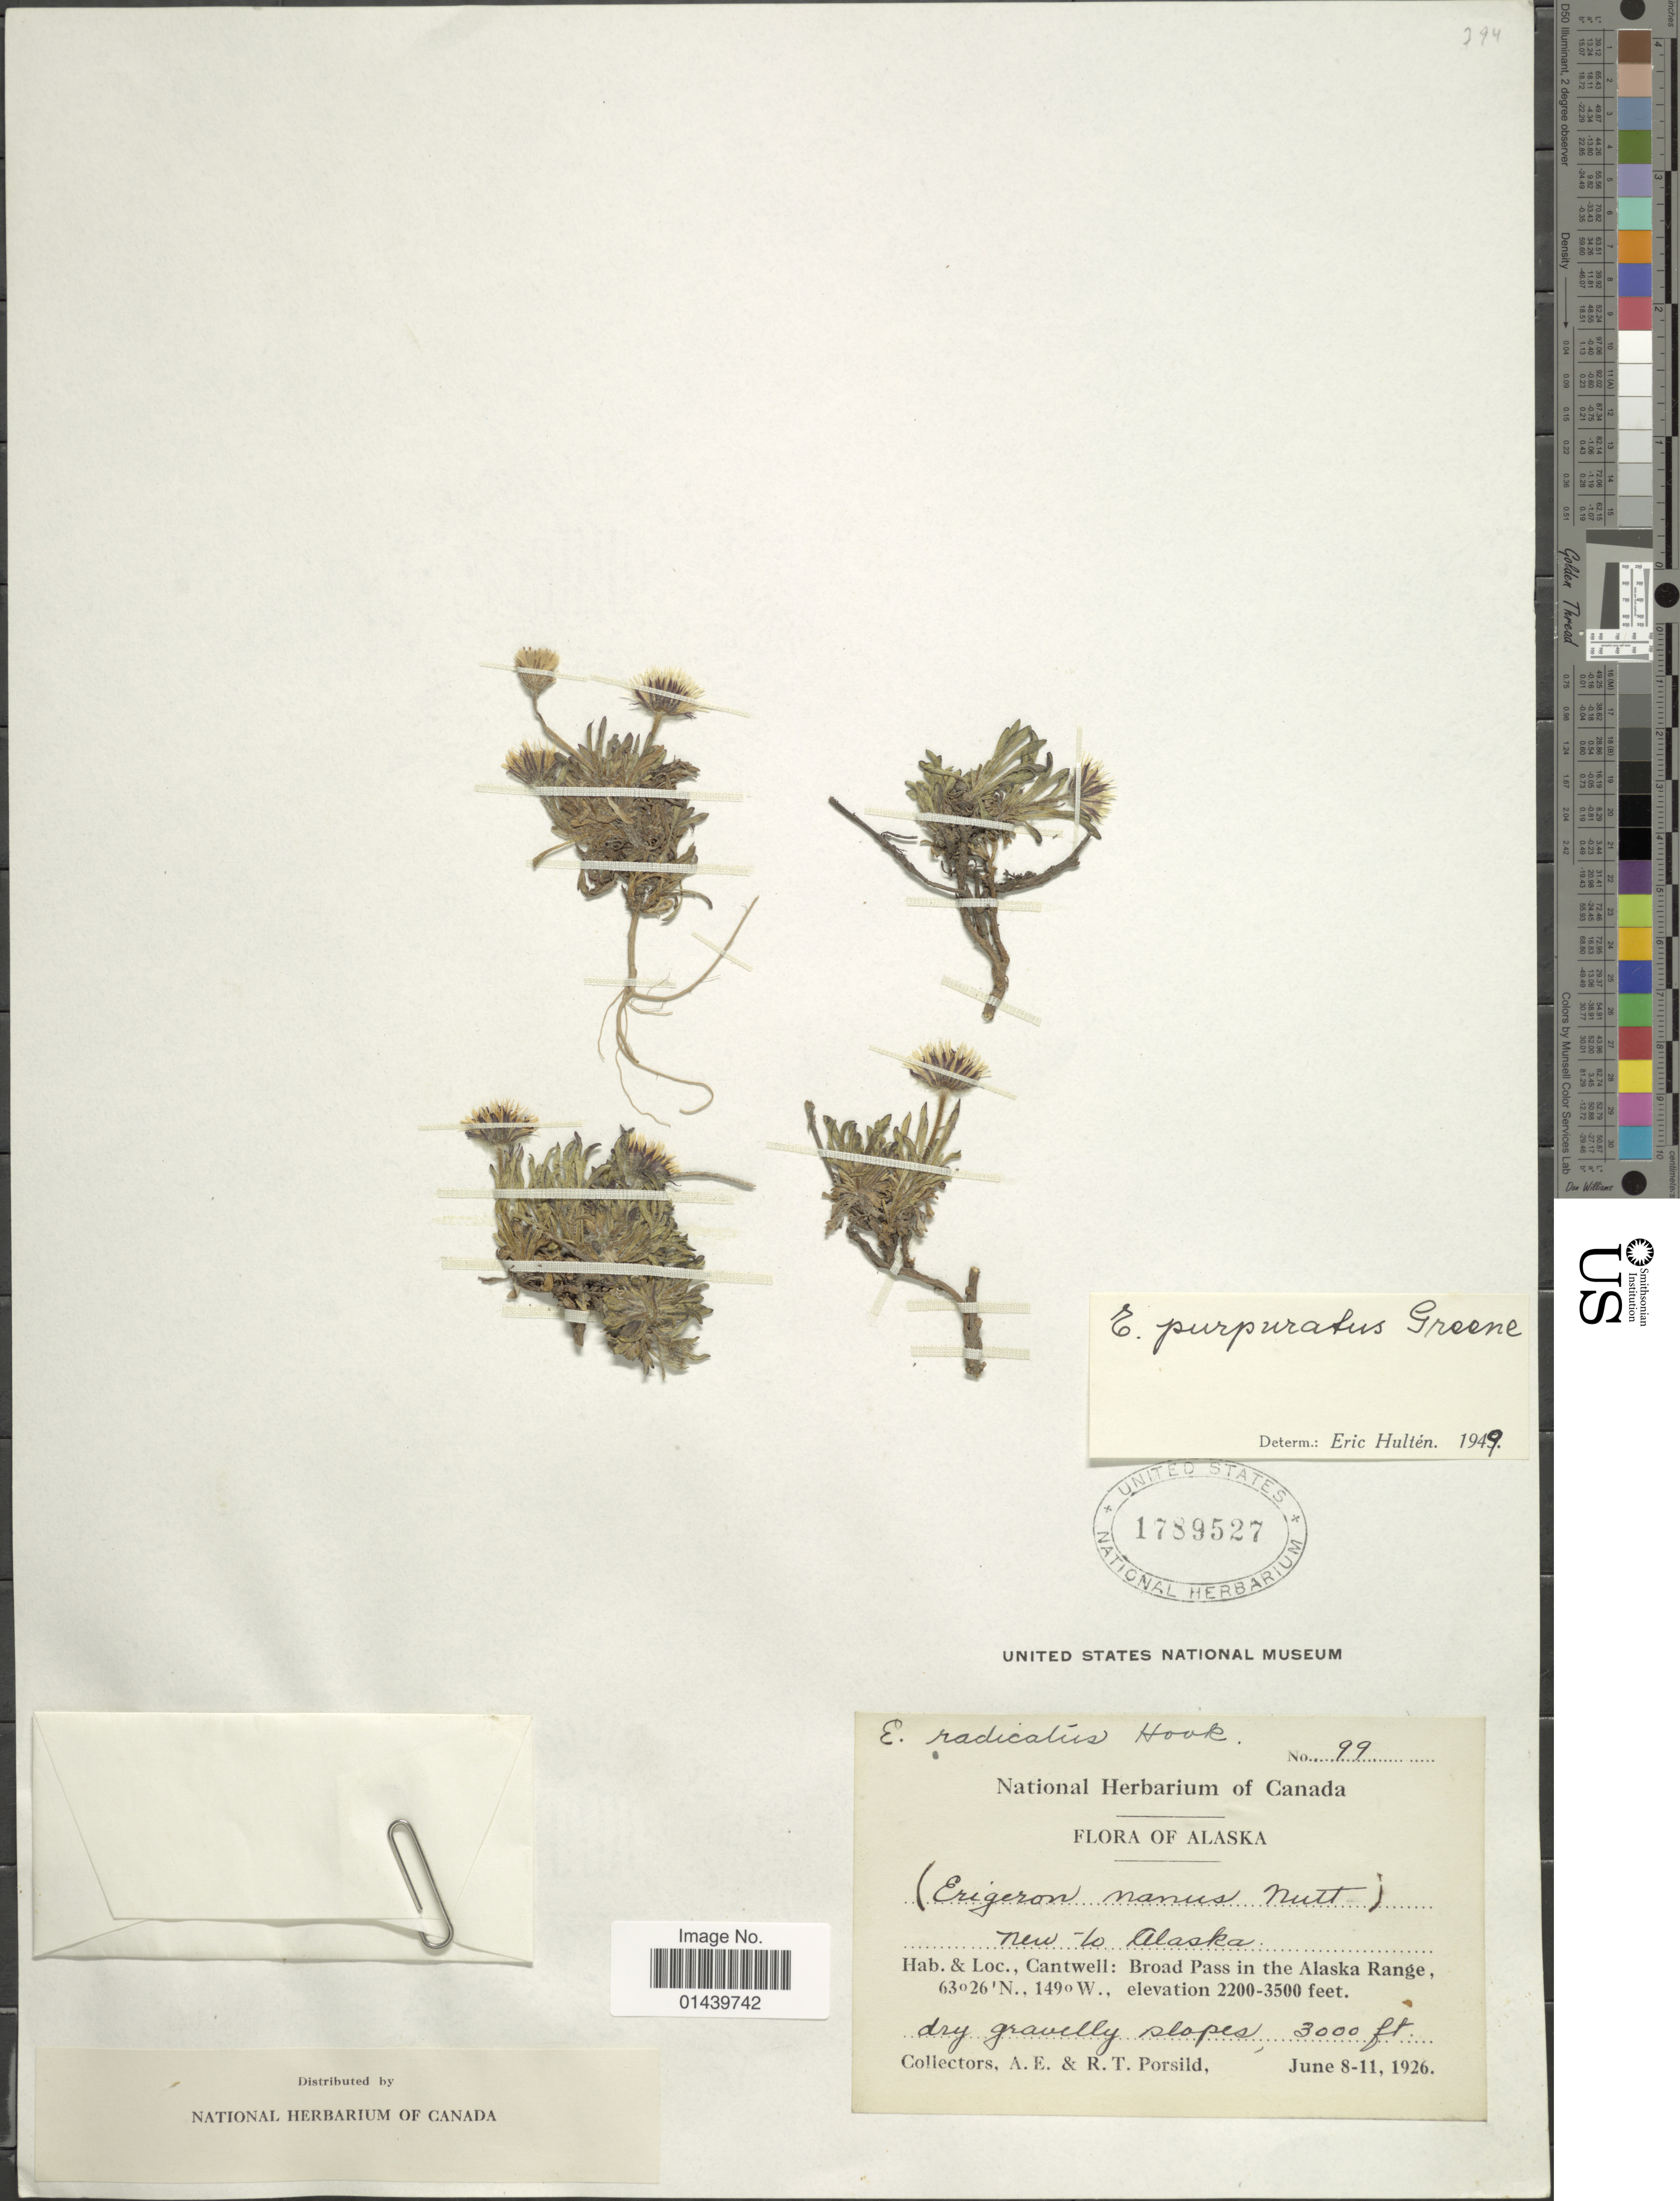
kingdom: Plantae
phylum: Tracheophyta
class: Magnoliopsida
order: Asterales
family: Asteraceae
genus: Erigeron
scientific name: Erigeron purpuratus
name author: Greene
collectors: A. E. Porsild & R. T. Porsild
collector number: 99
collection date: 1926-06-08/1926-06-11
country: United States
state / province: Alaska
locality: Cantwell: Broad Pass in the Alaska Range.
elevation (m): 914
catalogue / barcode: US 1789527